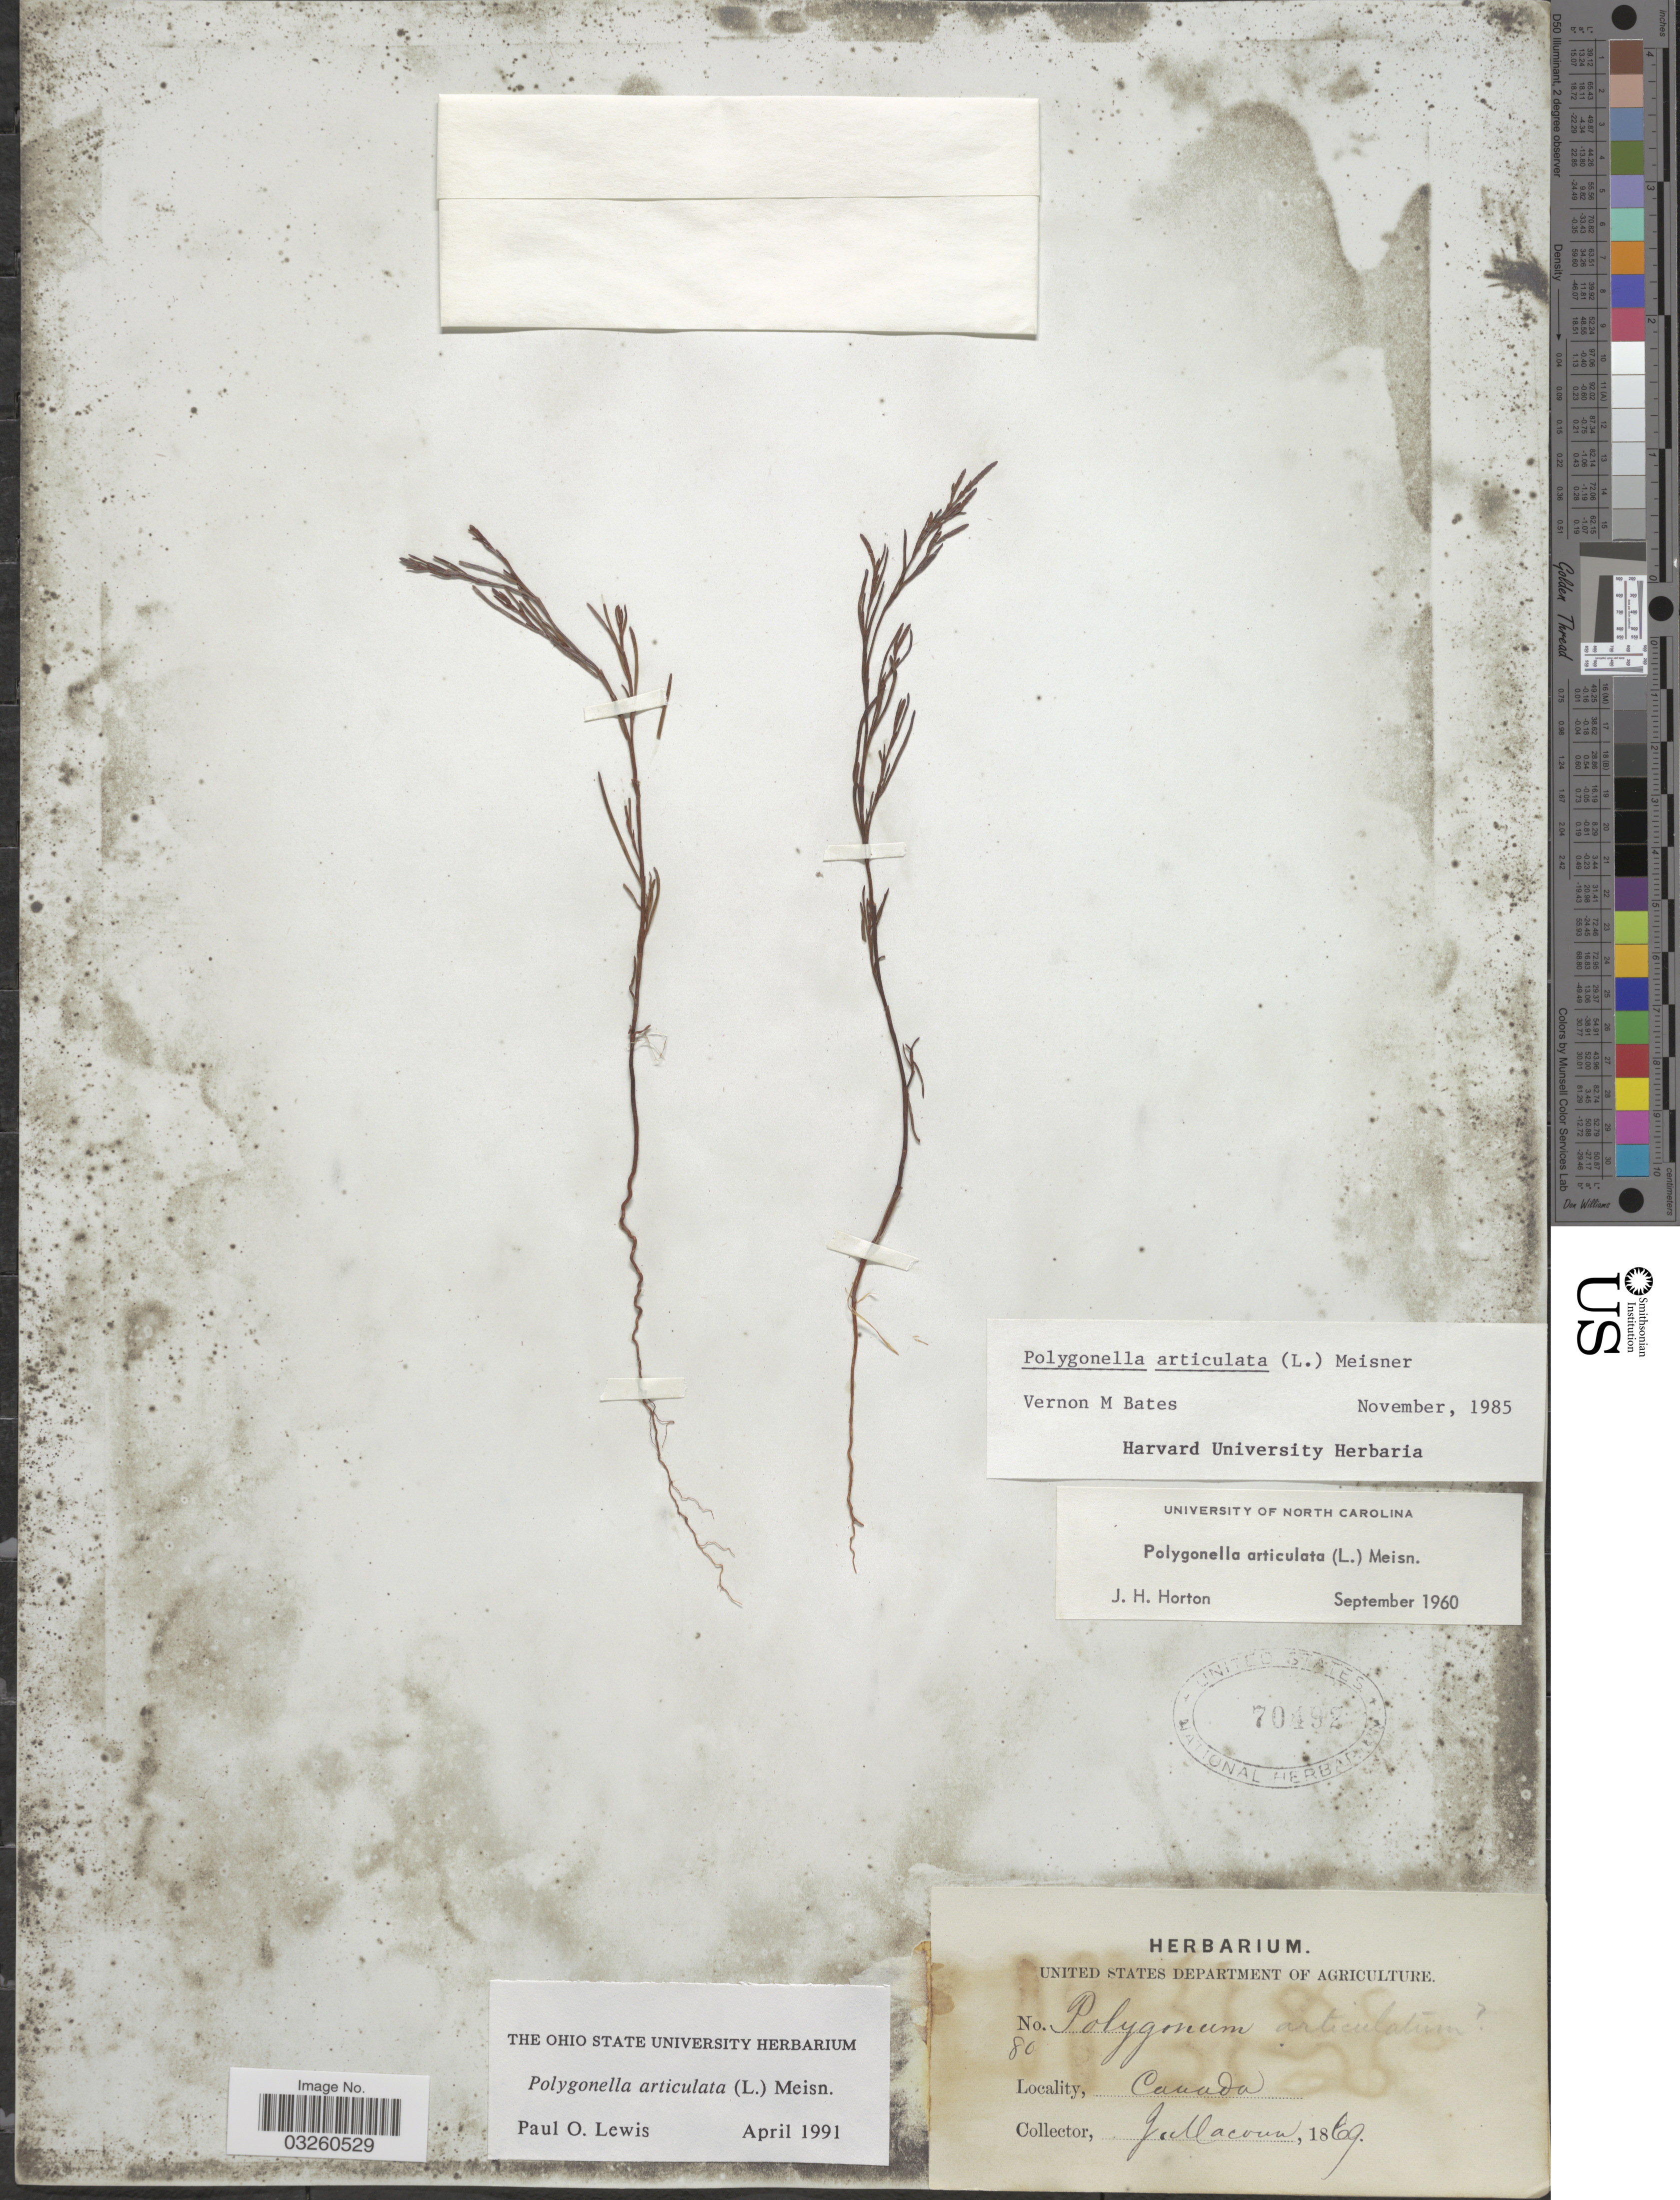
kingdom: Plantae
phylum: Tracheophyta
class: Magnoliopsida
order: Caryophyllales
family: Polygonaceae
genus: Polygonella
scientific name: Polygonella articulata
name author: (L.) Meisn.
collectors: J. M. Macoun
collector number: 80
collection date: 1869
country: Canada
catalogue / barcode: US 70492